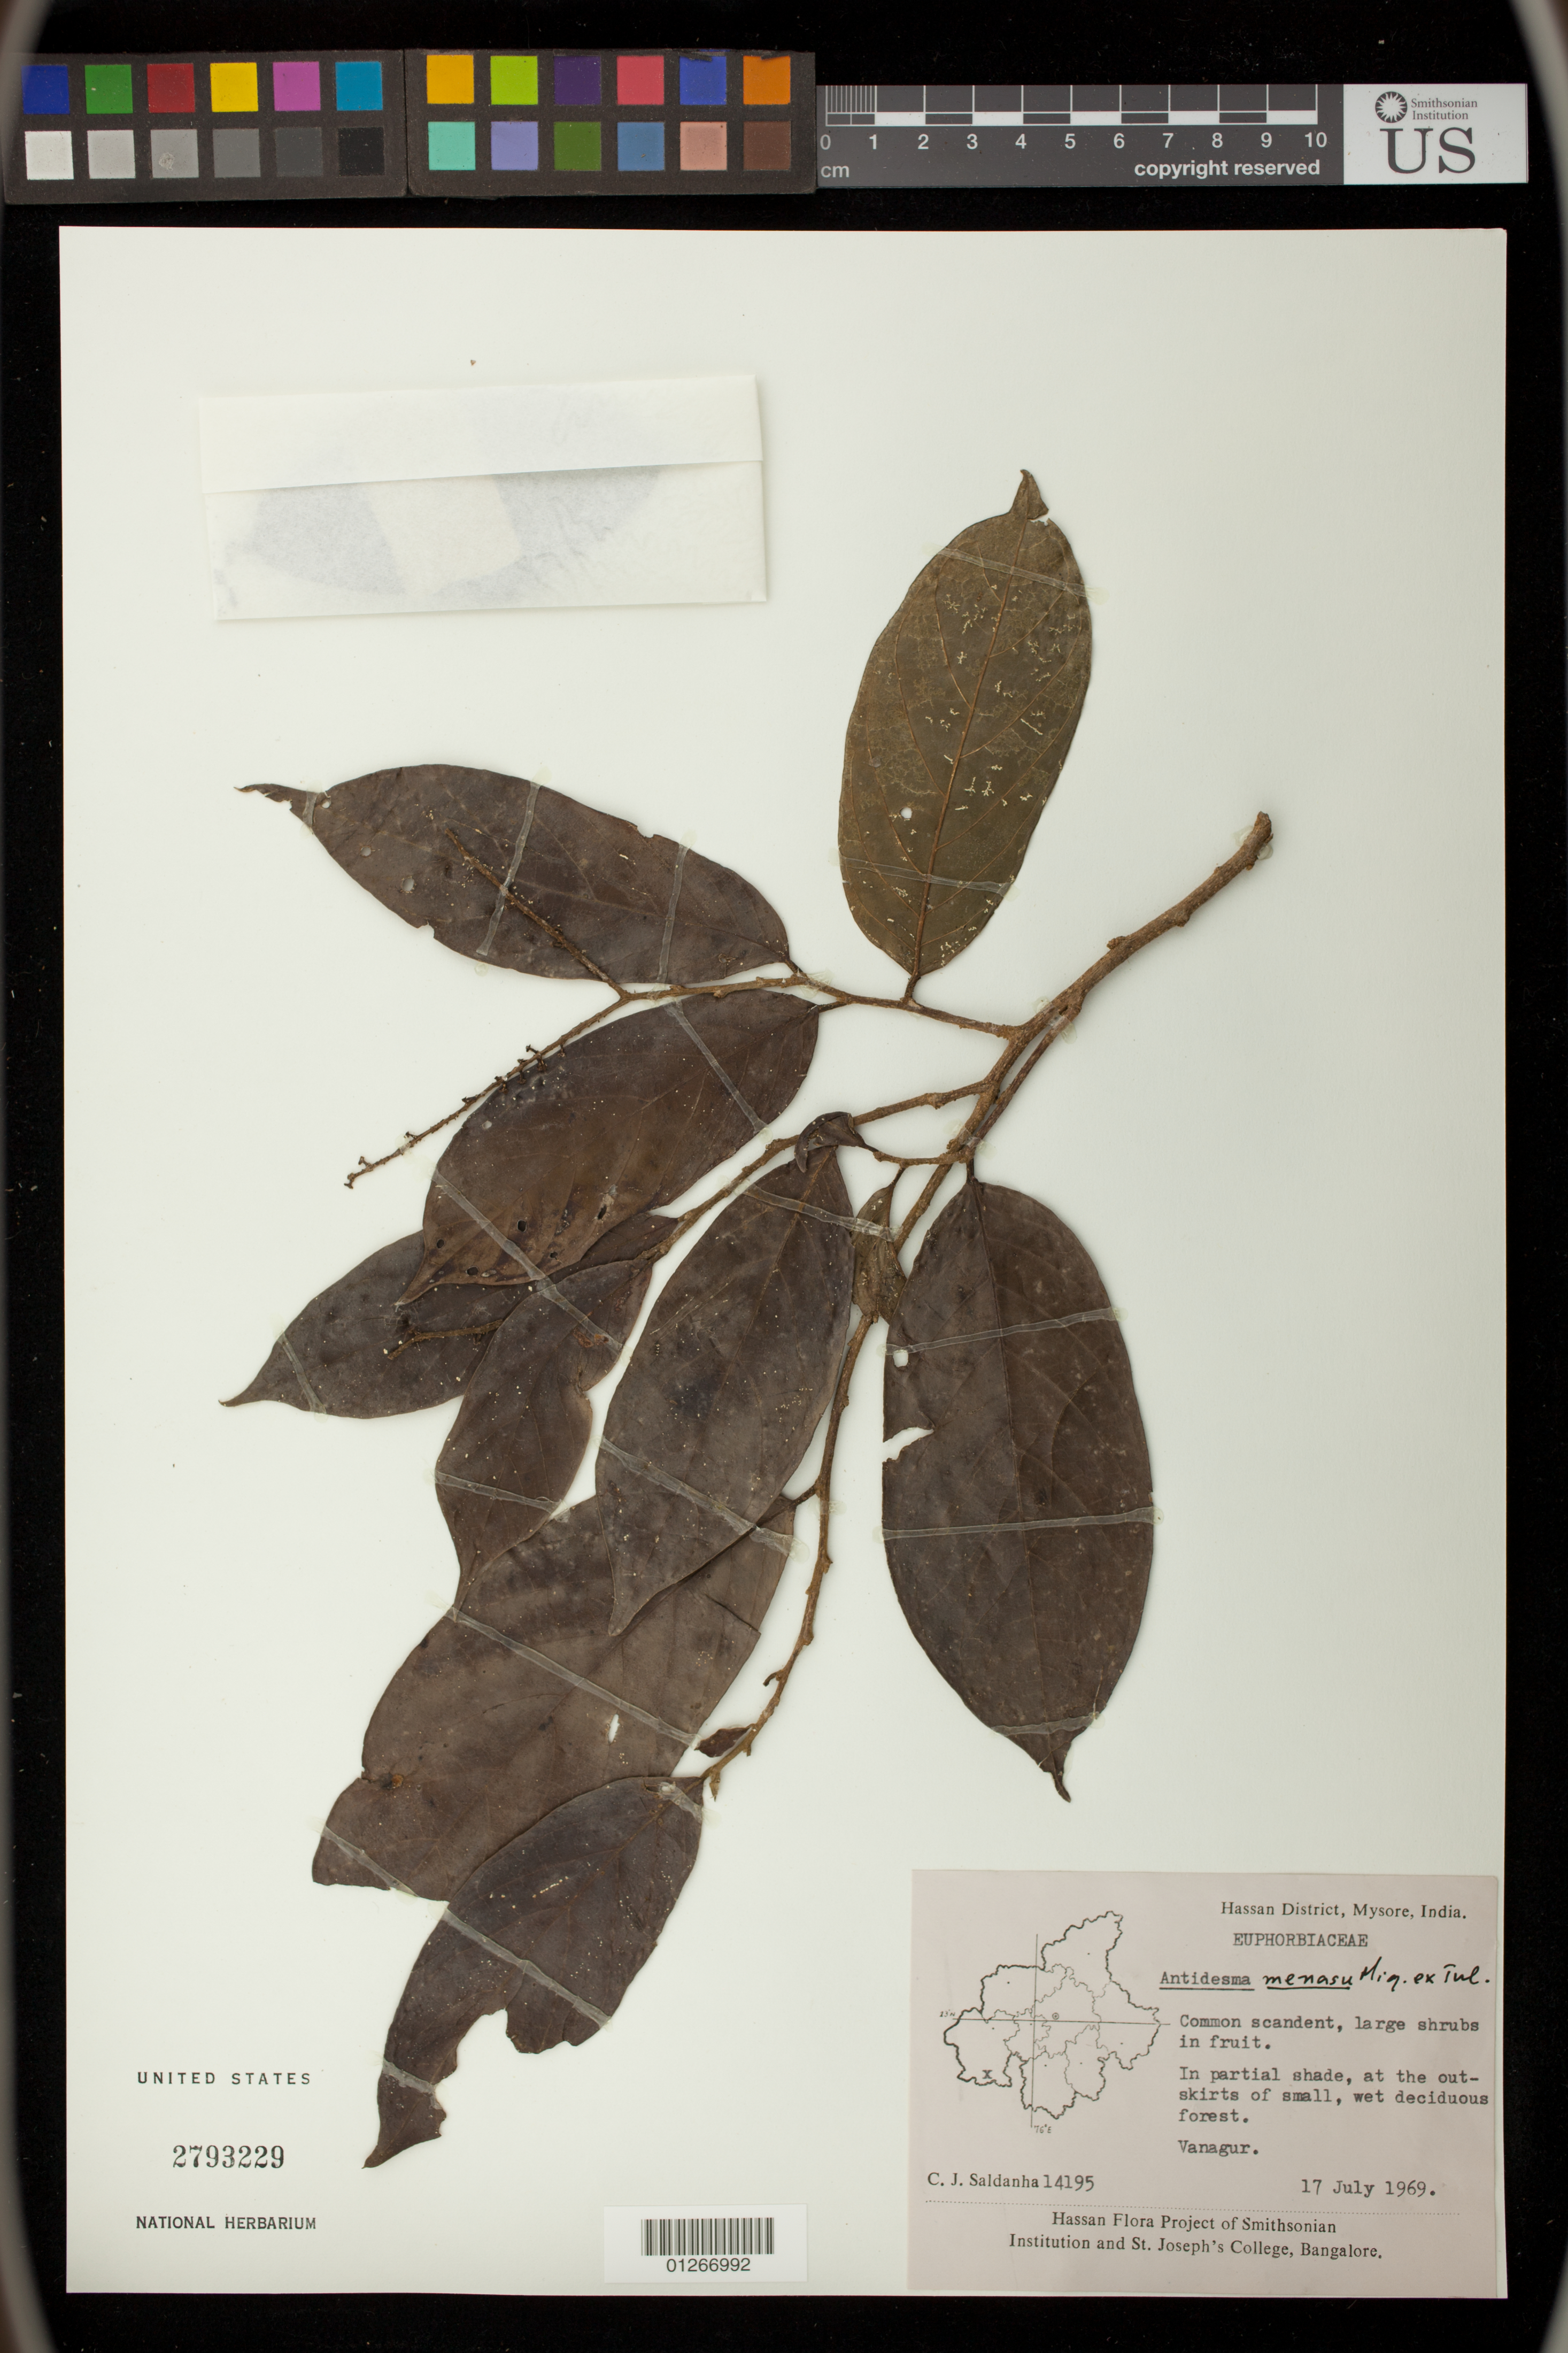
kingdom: Plantae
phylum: Tracheophyta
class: Magnoliopsida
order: Malpighiales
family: Phyllanthaceae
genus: Antidesma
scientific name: Antidesma menasu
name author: Miq. ex Tul.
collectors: C. J. Saldanha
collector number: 14195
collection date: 1969-07-17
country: India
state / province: Karnataka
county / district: Mysore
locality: Hassan District, In partial shade, at the outskirts of small, wet deciduous forest. Vanagur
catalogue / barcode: US 2793229